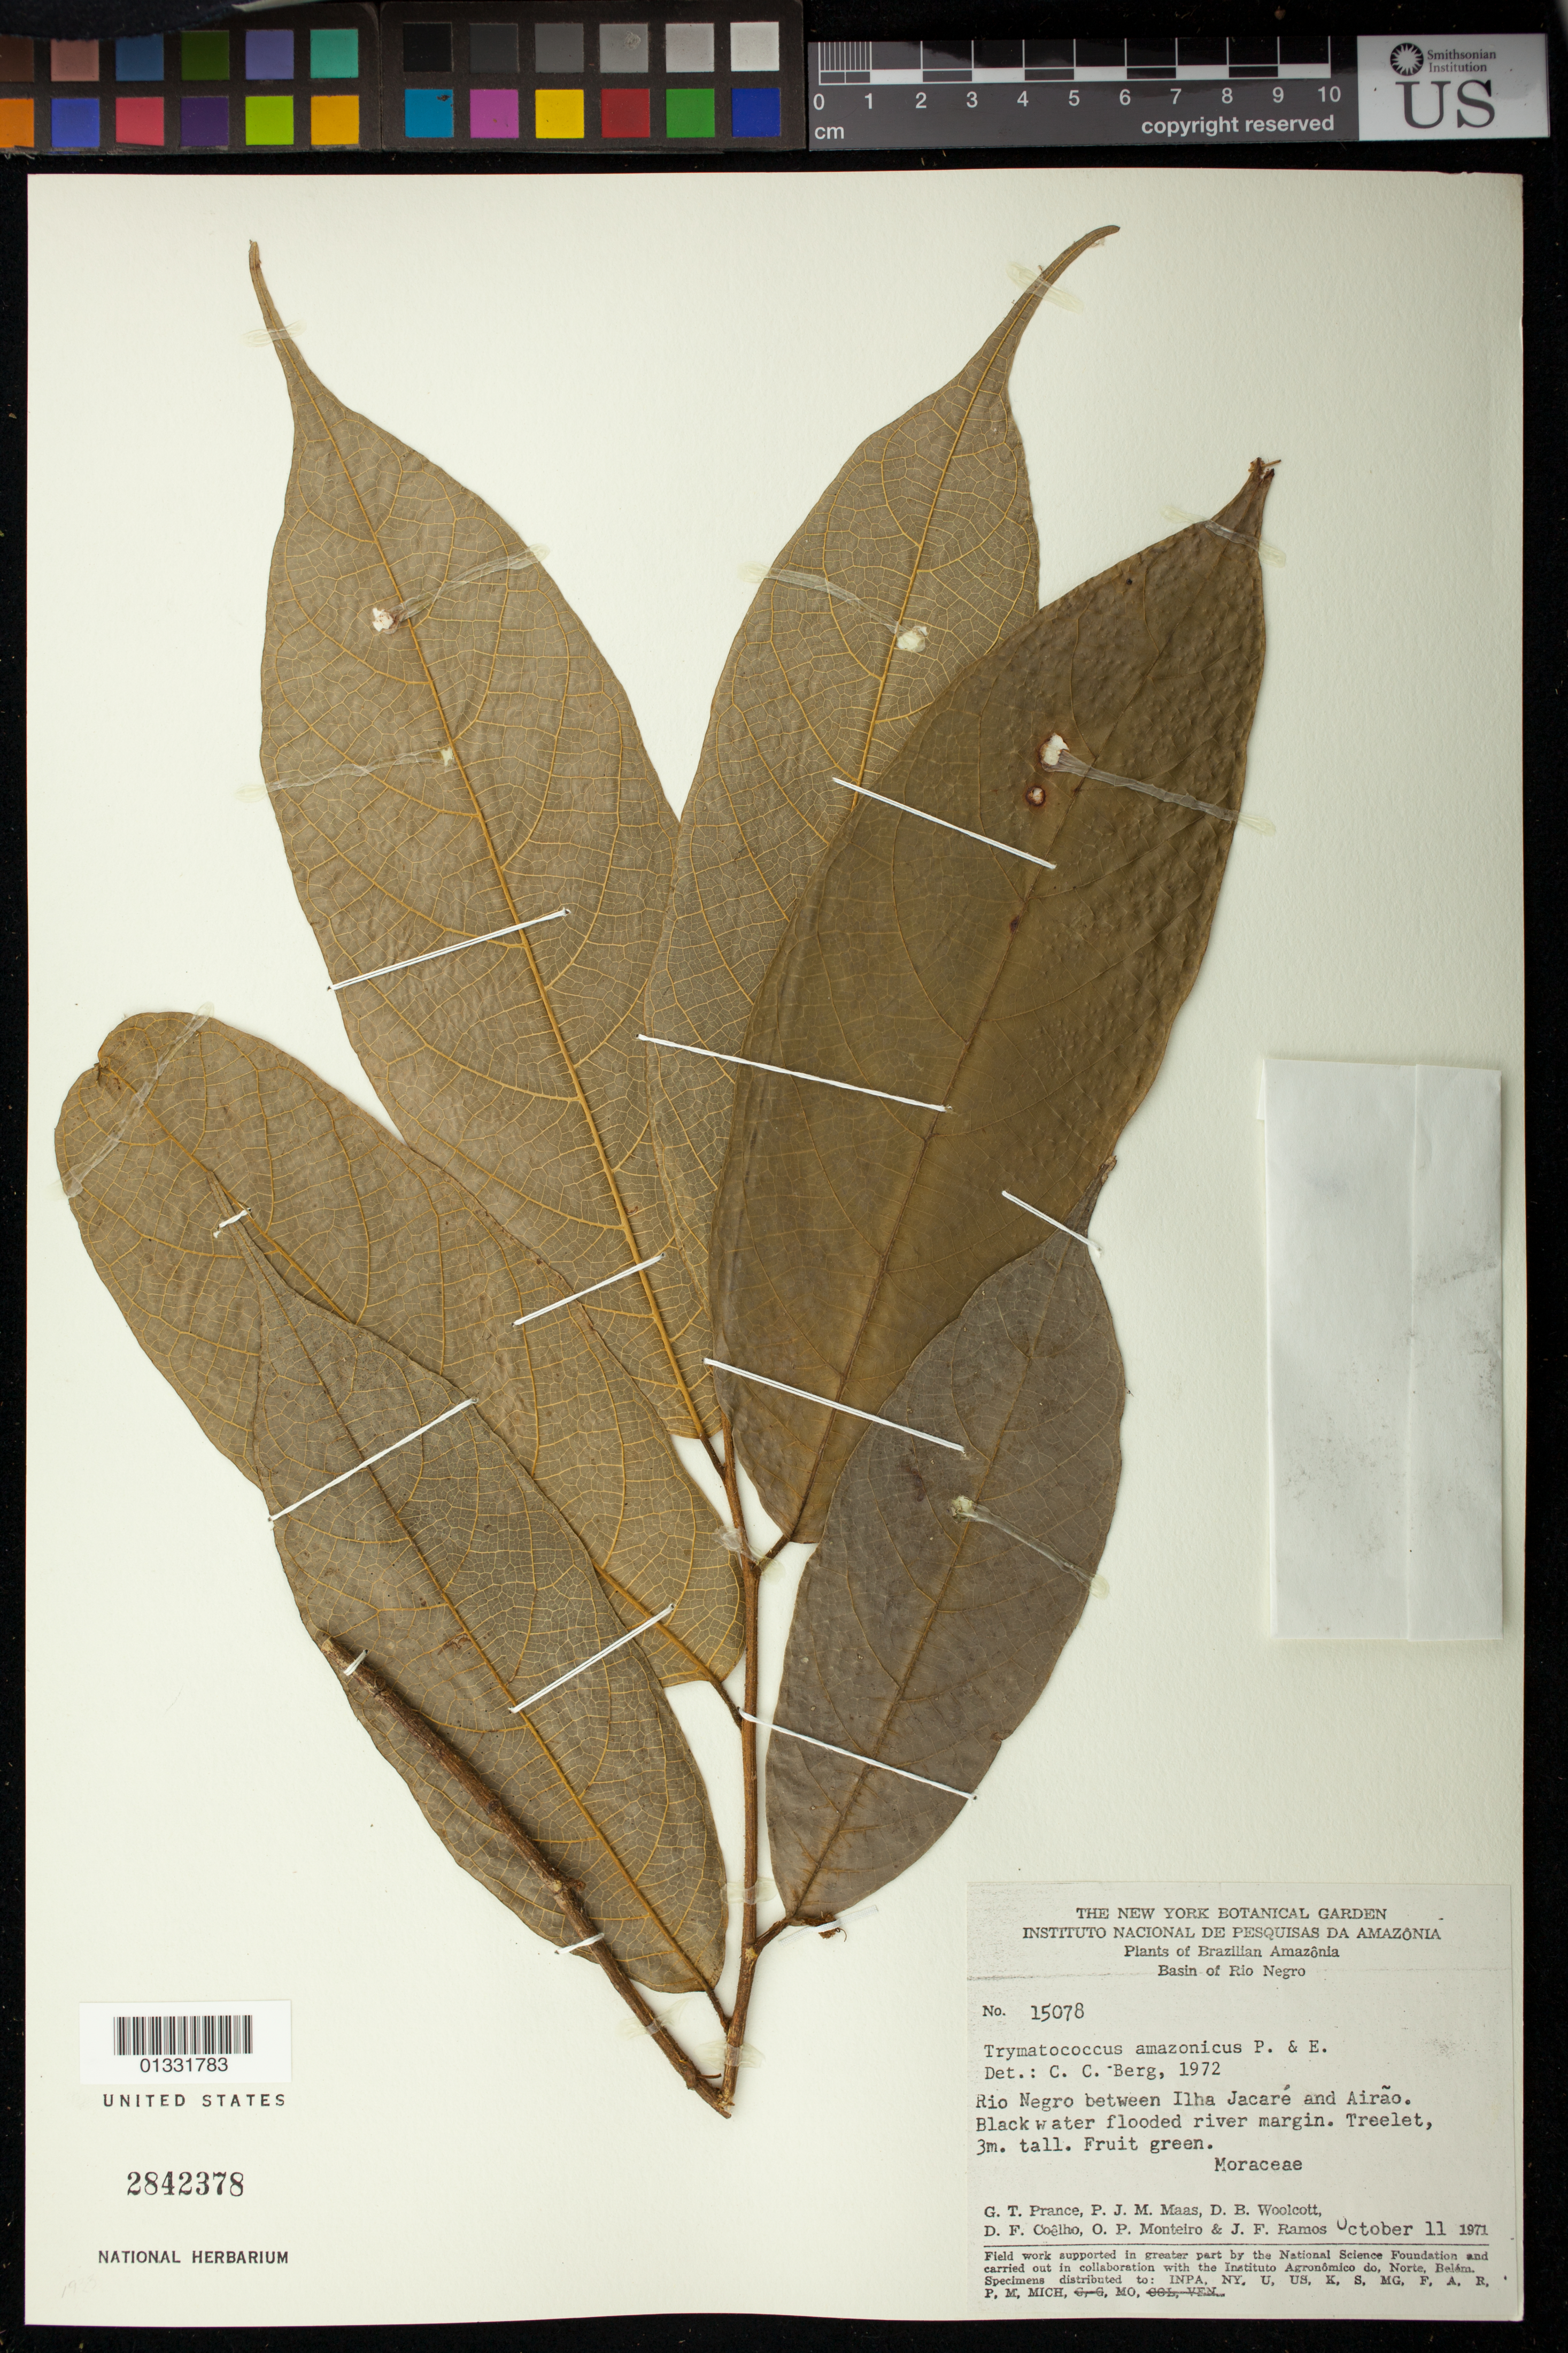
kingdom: Plantae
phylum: Tracheophyta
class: Magnoliopsida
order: Rosales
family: Moraceae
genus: Brosimum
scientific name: Brosimum amazonicum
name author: (Poepp. & Endl.) E. M. Gardner & Zerega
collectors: G. T. Prance, P. Maas, D. B. Woolcott, D. F. Coêlho, O. P. Monteiro & J. F. Ramos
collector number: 15078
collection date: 1971-10-11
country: Brazil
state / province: Amazonas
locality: Rio Negro between Ilha Jacaré and Airão.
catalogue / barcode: US 2842378